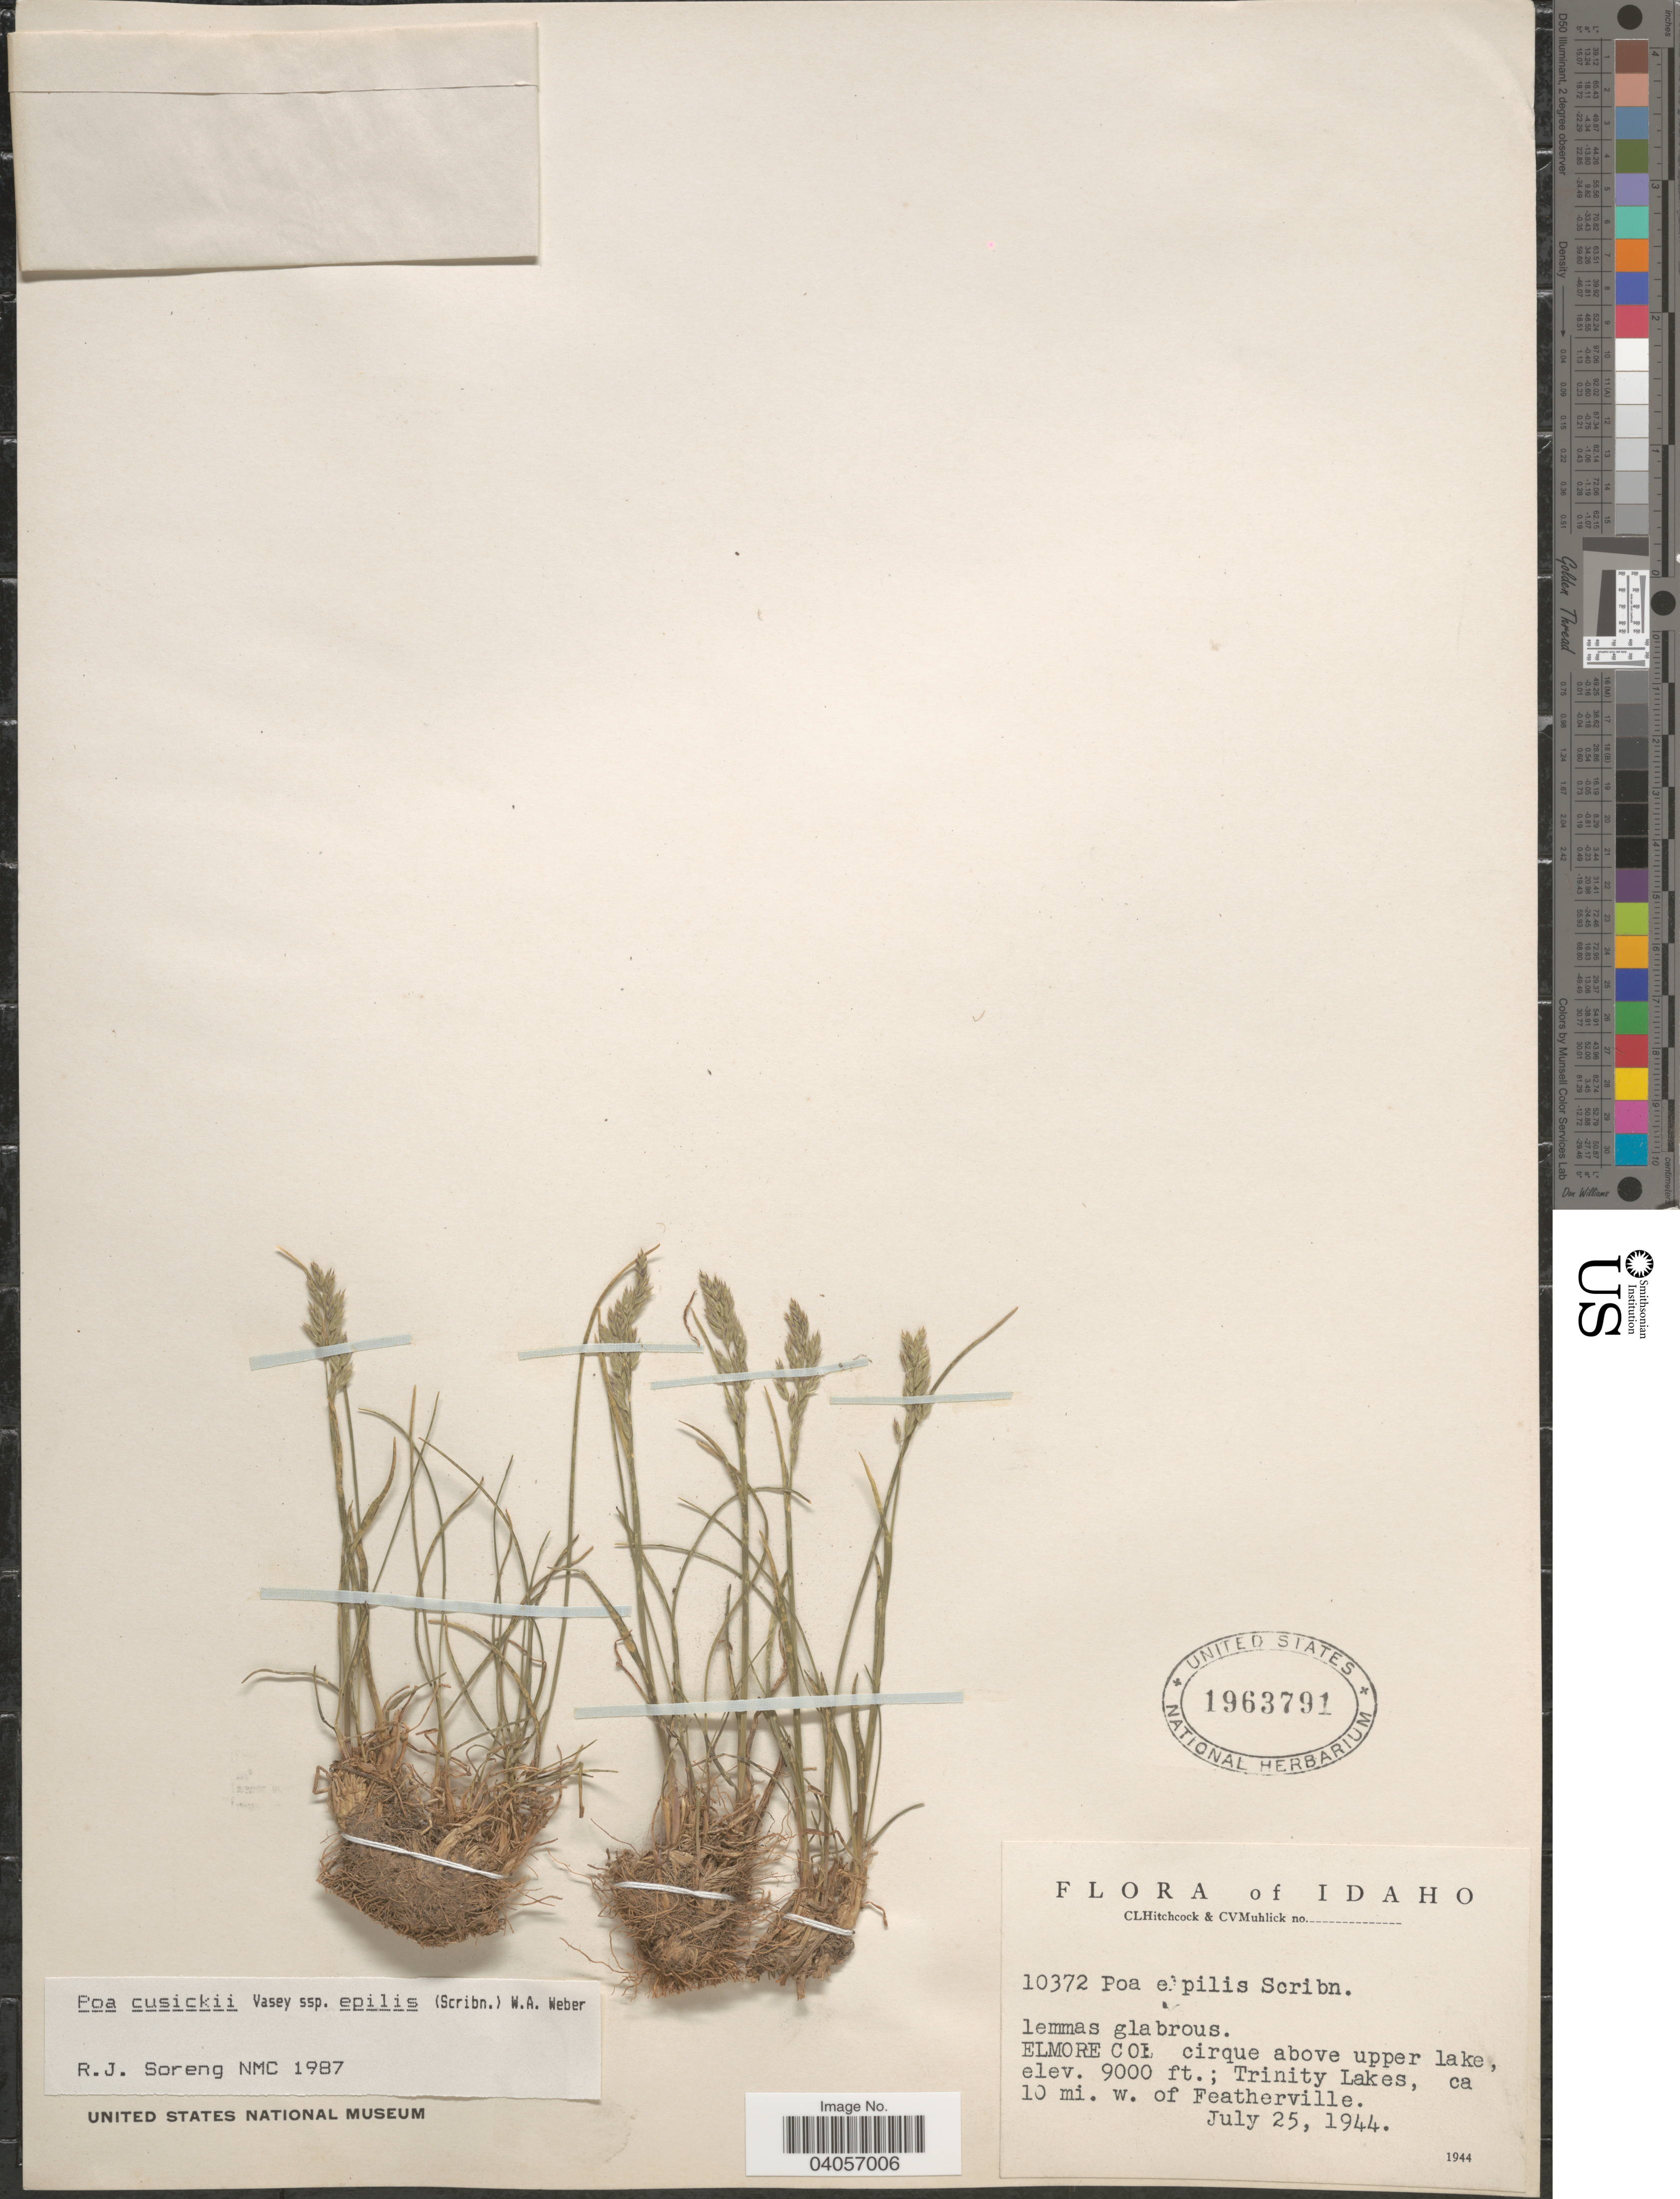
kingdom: Plantae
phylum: Tracheophyta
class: Liliopsida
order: Poales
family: Poaceae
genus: Poa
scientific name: Poa cusickii subsp. epilis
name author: (Scribn.) W.A. Weber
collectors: C. L. Hitchcock & C. V. Muhlick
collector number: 10372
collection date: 1944-07-25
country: United States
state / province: Idaho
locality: Elmore Co.: cirque above upper lake; Trinity Lakes, ca. 10 mi. w. of Featherville.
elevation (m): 2743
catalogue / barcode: US 1963791